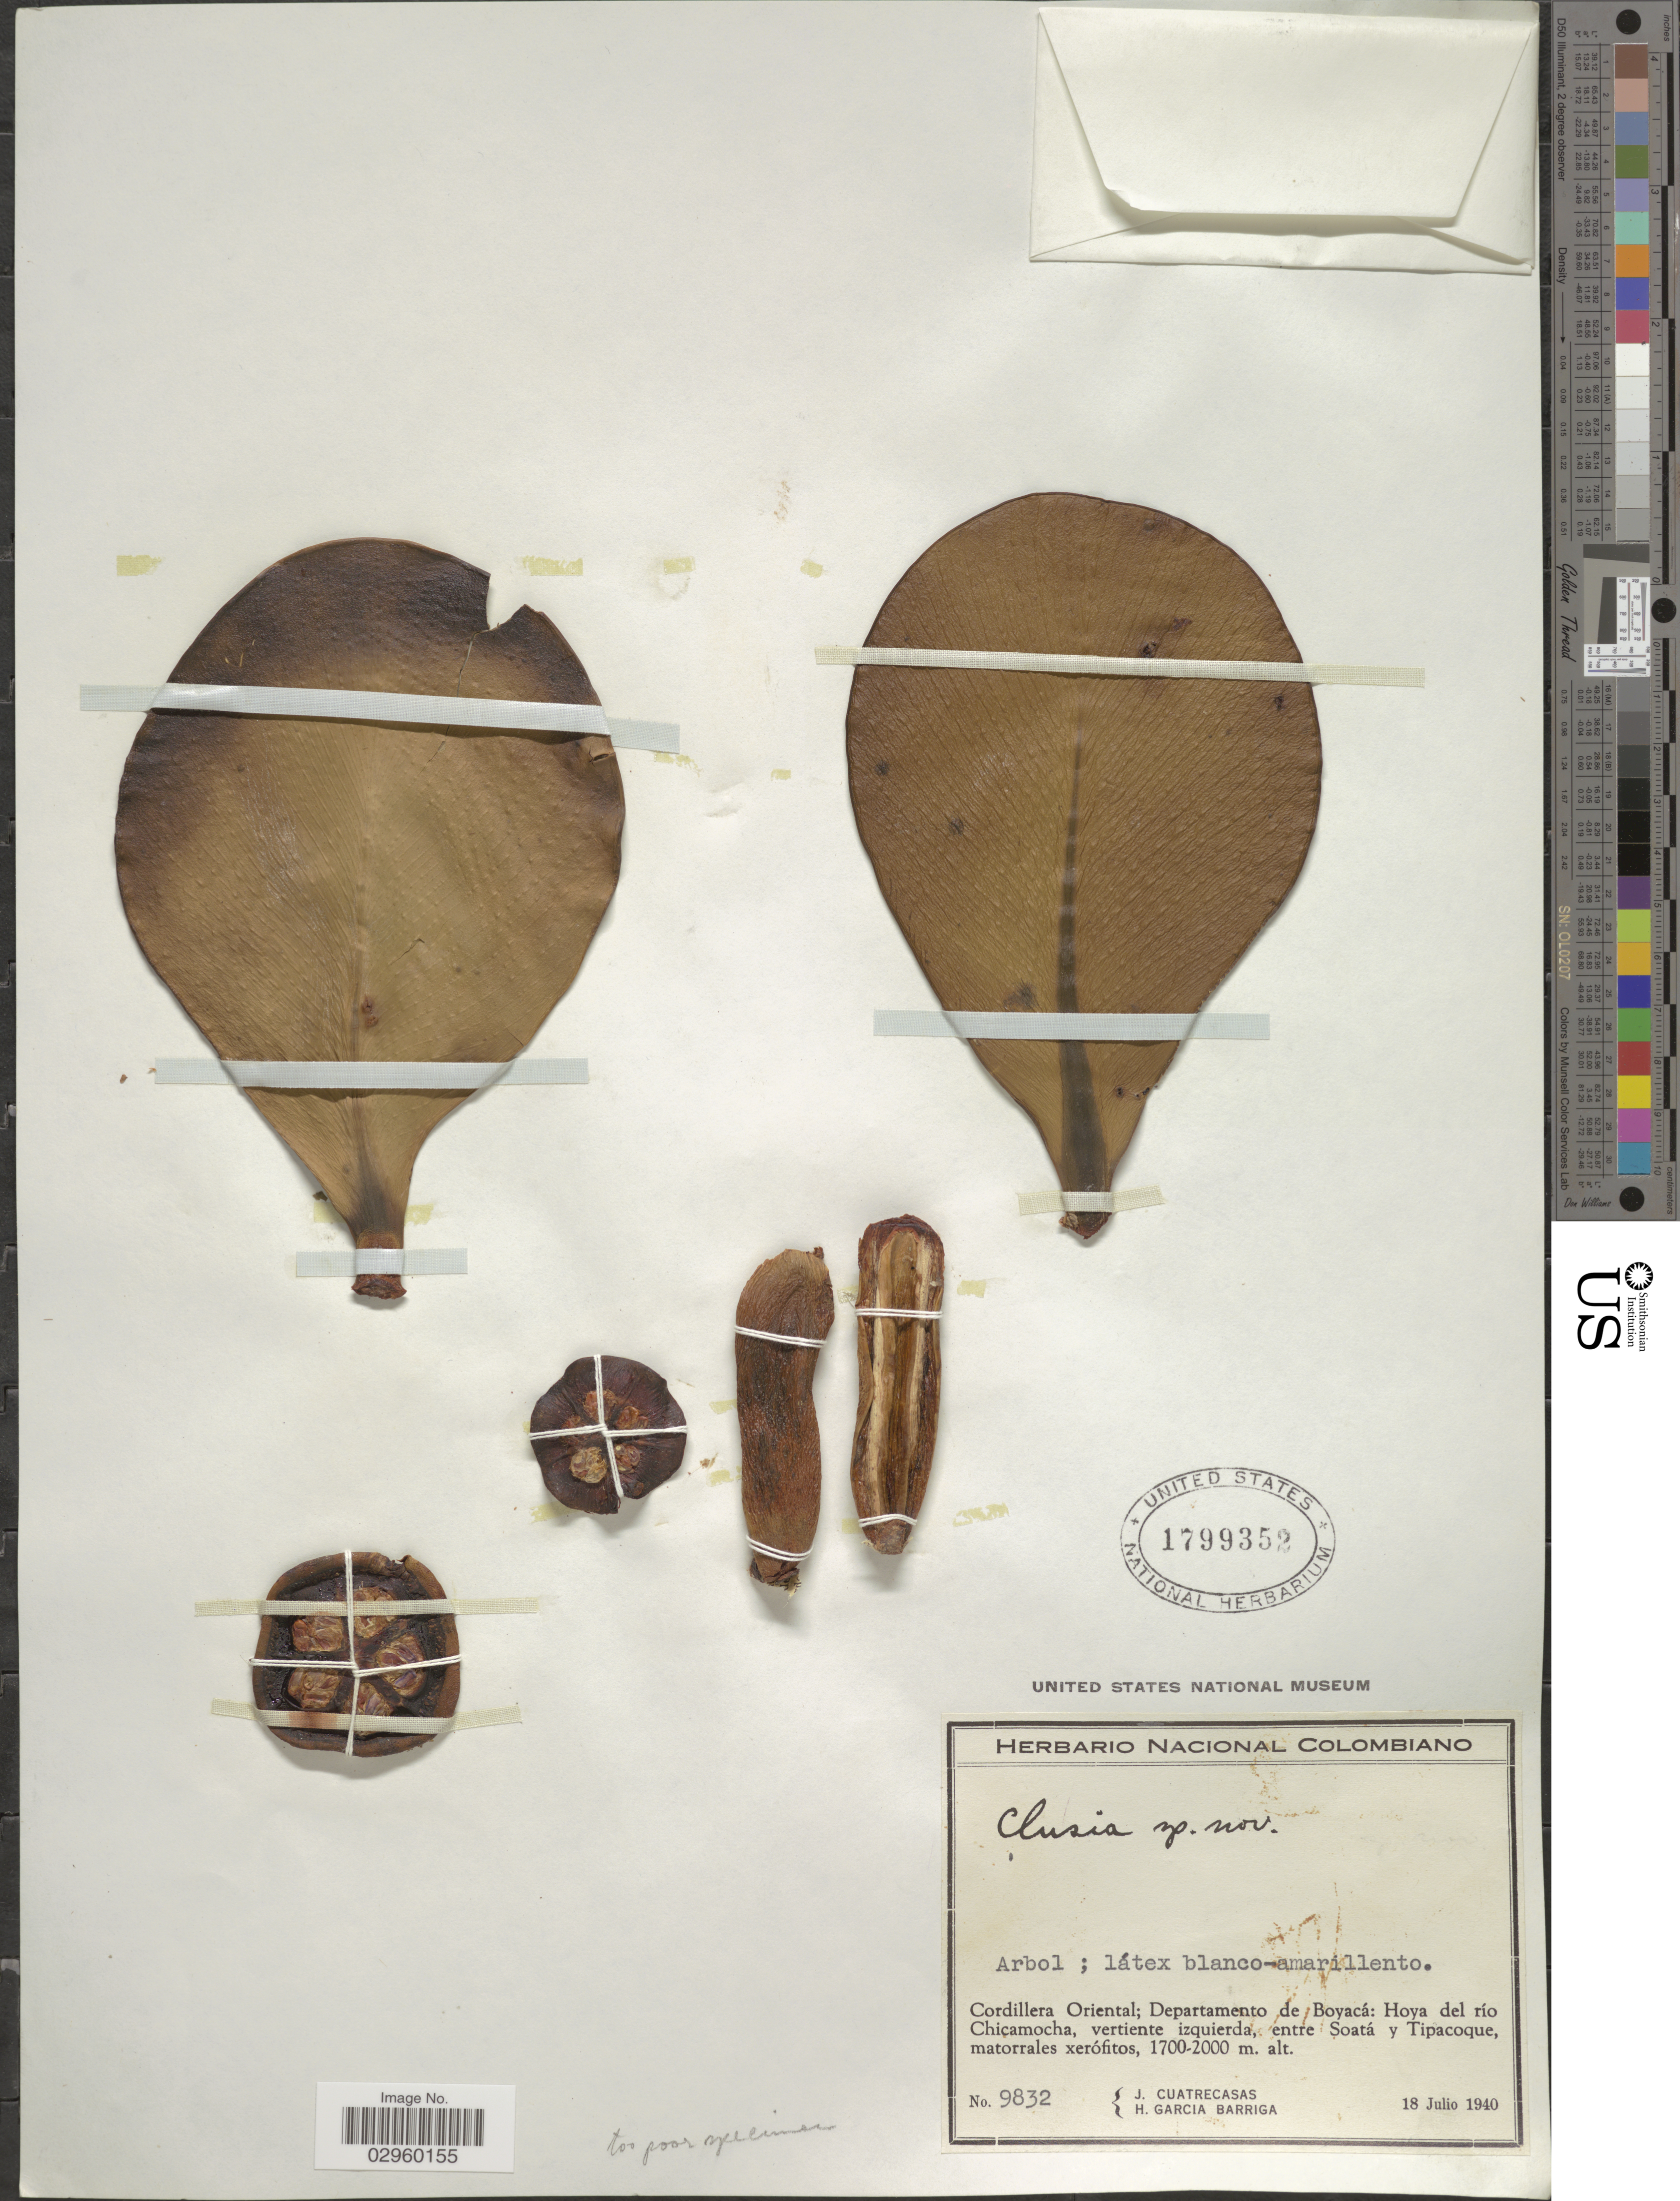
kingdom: Plantae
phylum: Tracheophyta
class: Magnoliopsida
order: Malpighiales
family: Clusiaceae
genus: Clusia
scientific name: Clusia sp.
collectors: J. Cuatrecasas & H. García Barriga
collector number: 9832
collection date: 1940-07-18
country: Colombia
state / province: Boyacá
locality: Cordillera Oriental; Departamento de Boyacá: Hoya del río Chicamocha, vertiente izquierda, entre Soatá y Tipacoque.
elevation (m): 1700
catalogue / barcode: US 1799352